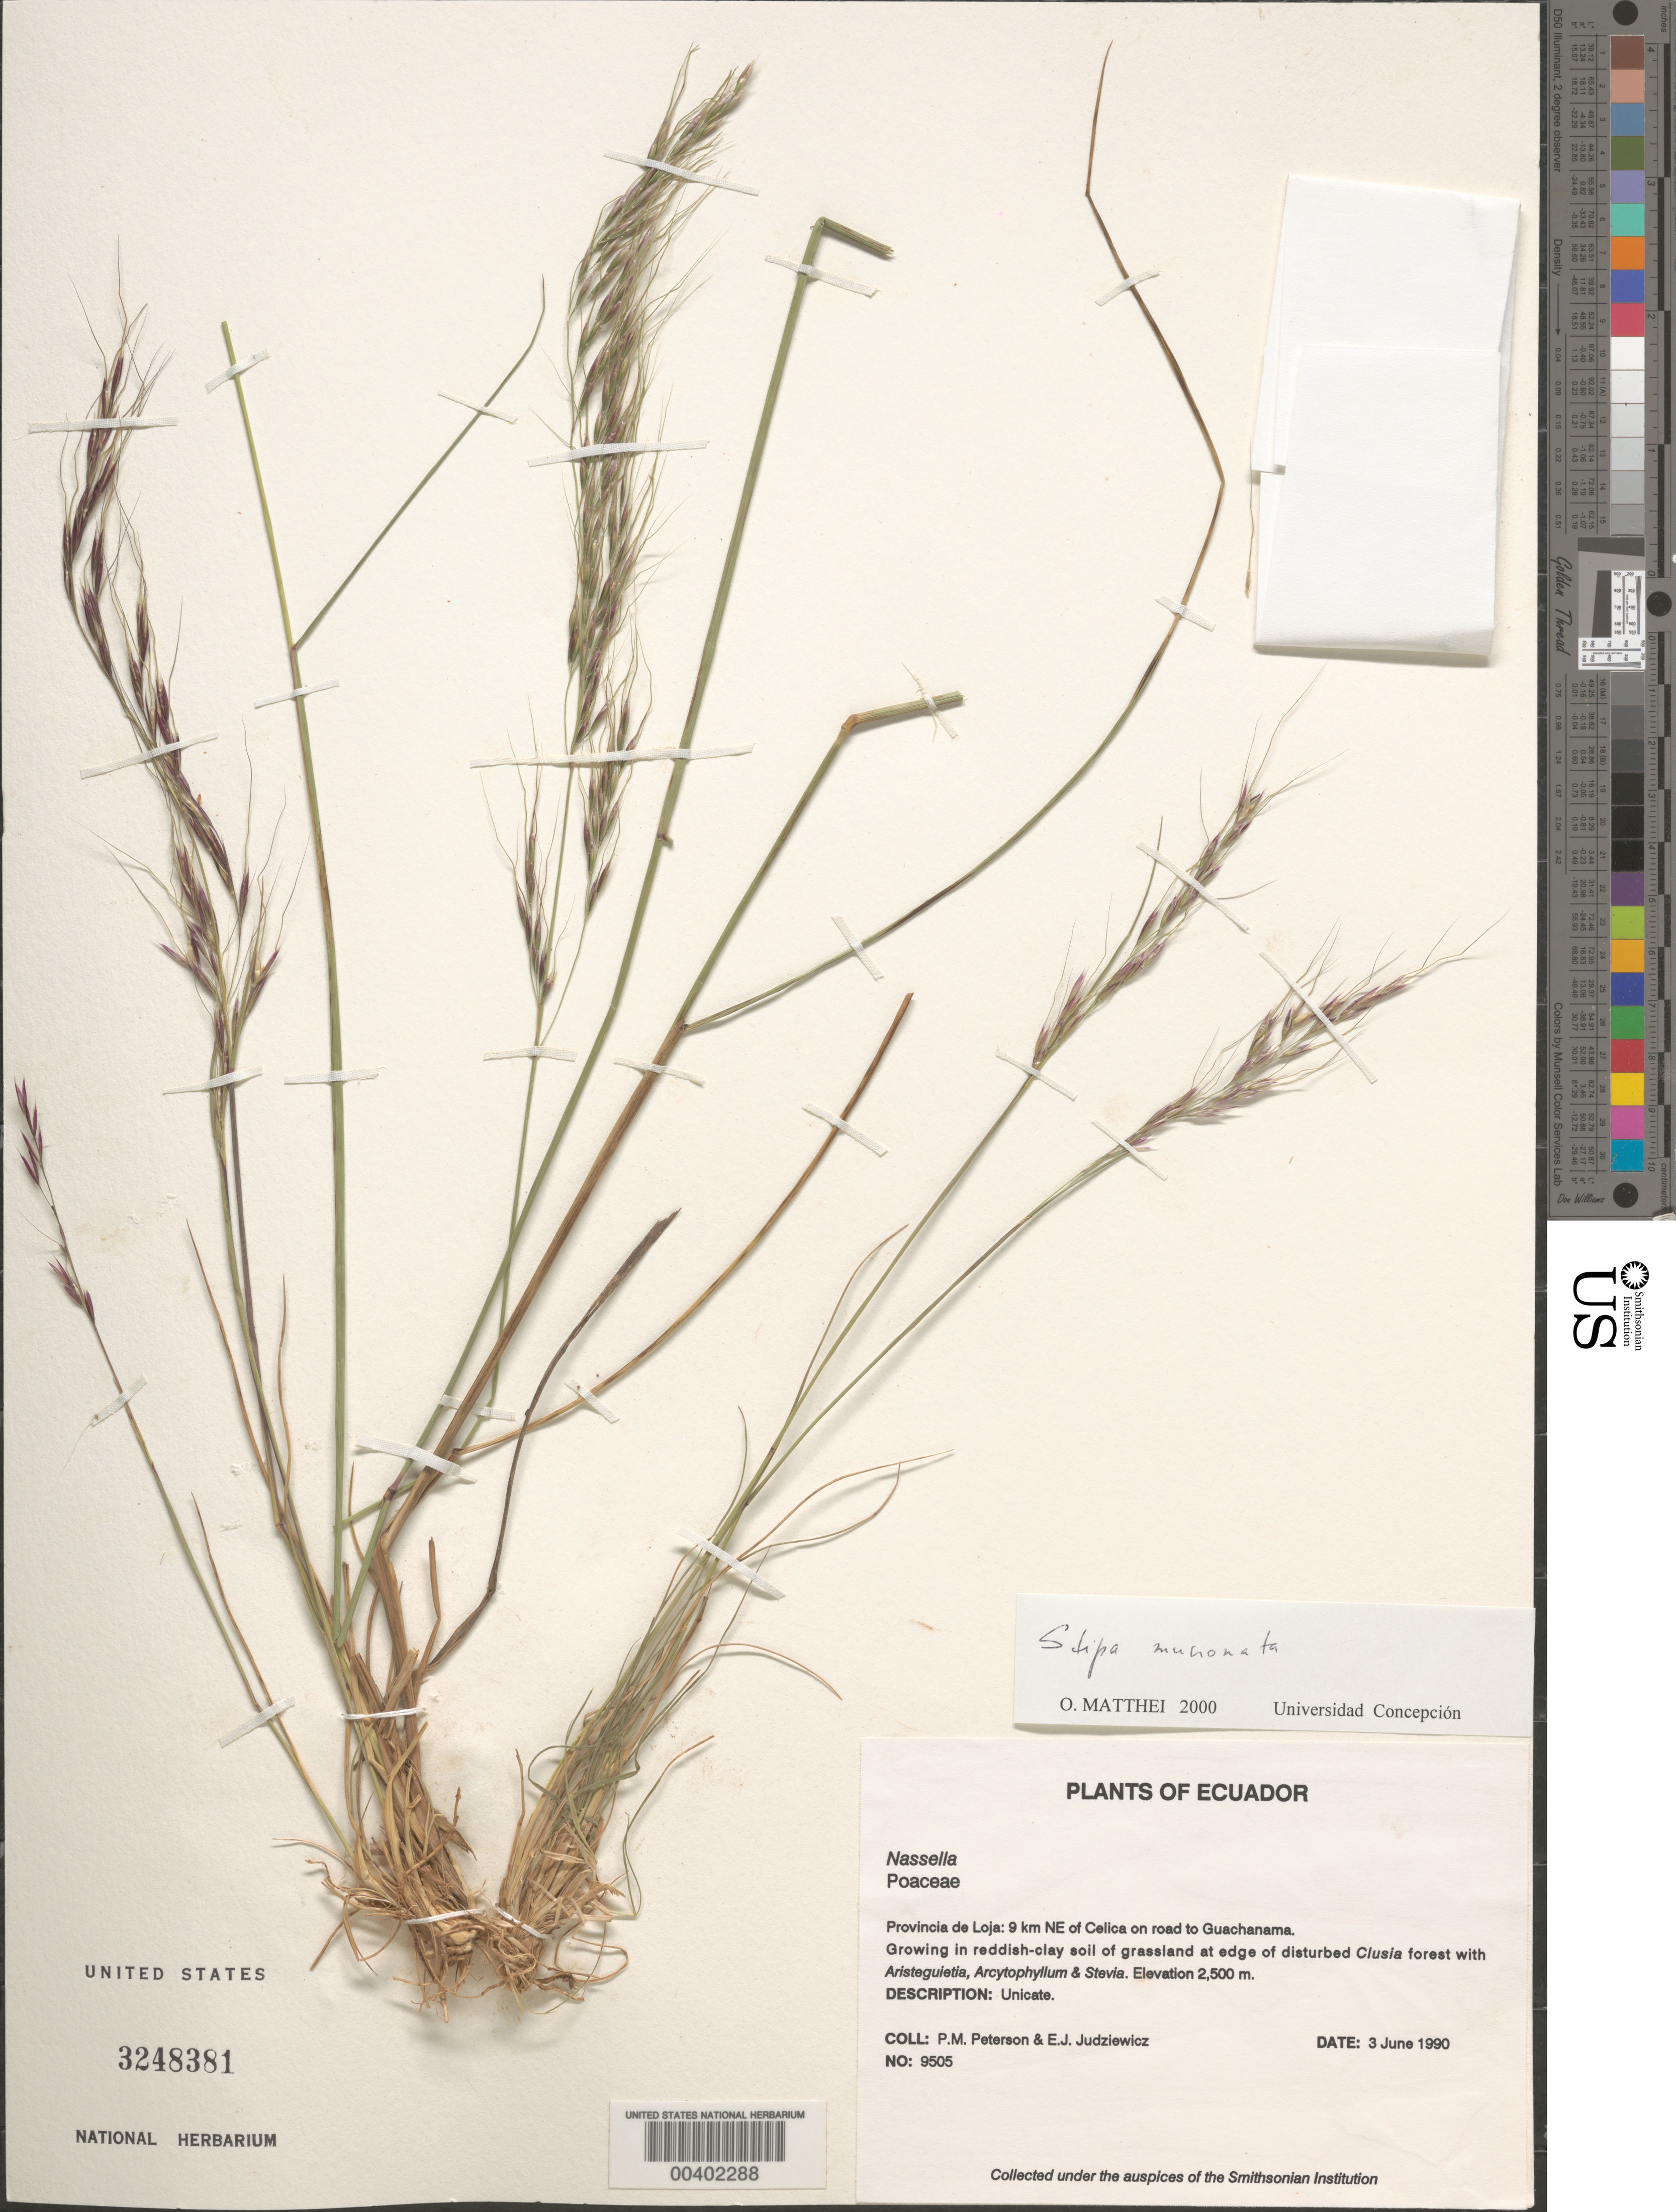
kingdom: Plantae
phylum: Tracheophyta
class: Liliopsida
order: Poales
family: Poaceae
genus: Nassella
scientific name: Nassella sp.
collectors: P. M. Peterson & E. J. Judziewicz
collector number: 09505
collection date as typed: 03 Jun 1990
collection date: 1990-06-03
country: Ecuador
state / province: Loja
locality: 9 km NE of Celica on road to Guachanama.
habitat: Growing in reddish-clay soil of grassland at edge of disturbed Clusia forest with Aristeguietia, Arcytophyllum & Stevia.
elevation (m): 2500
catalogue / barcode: US 3248381